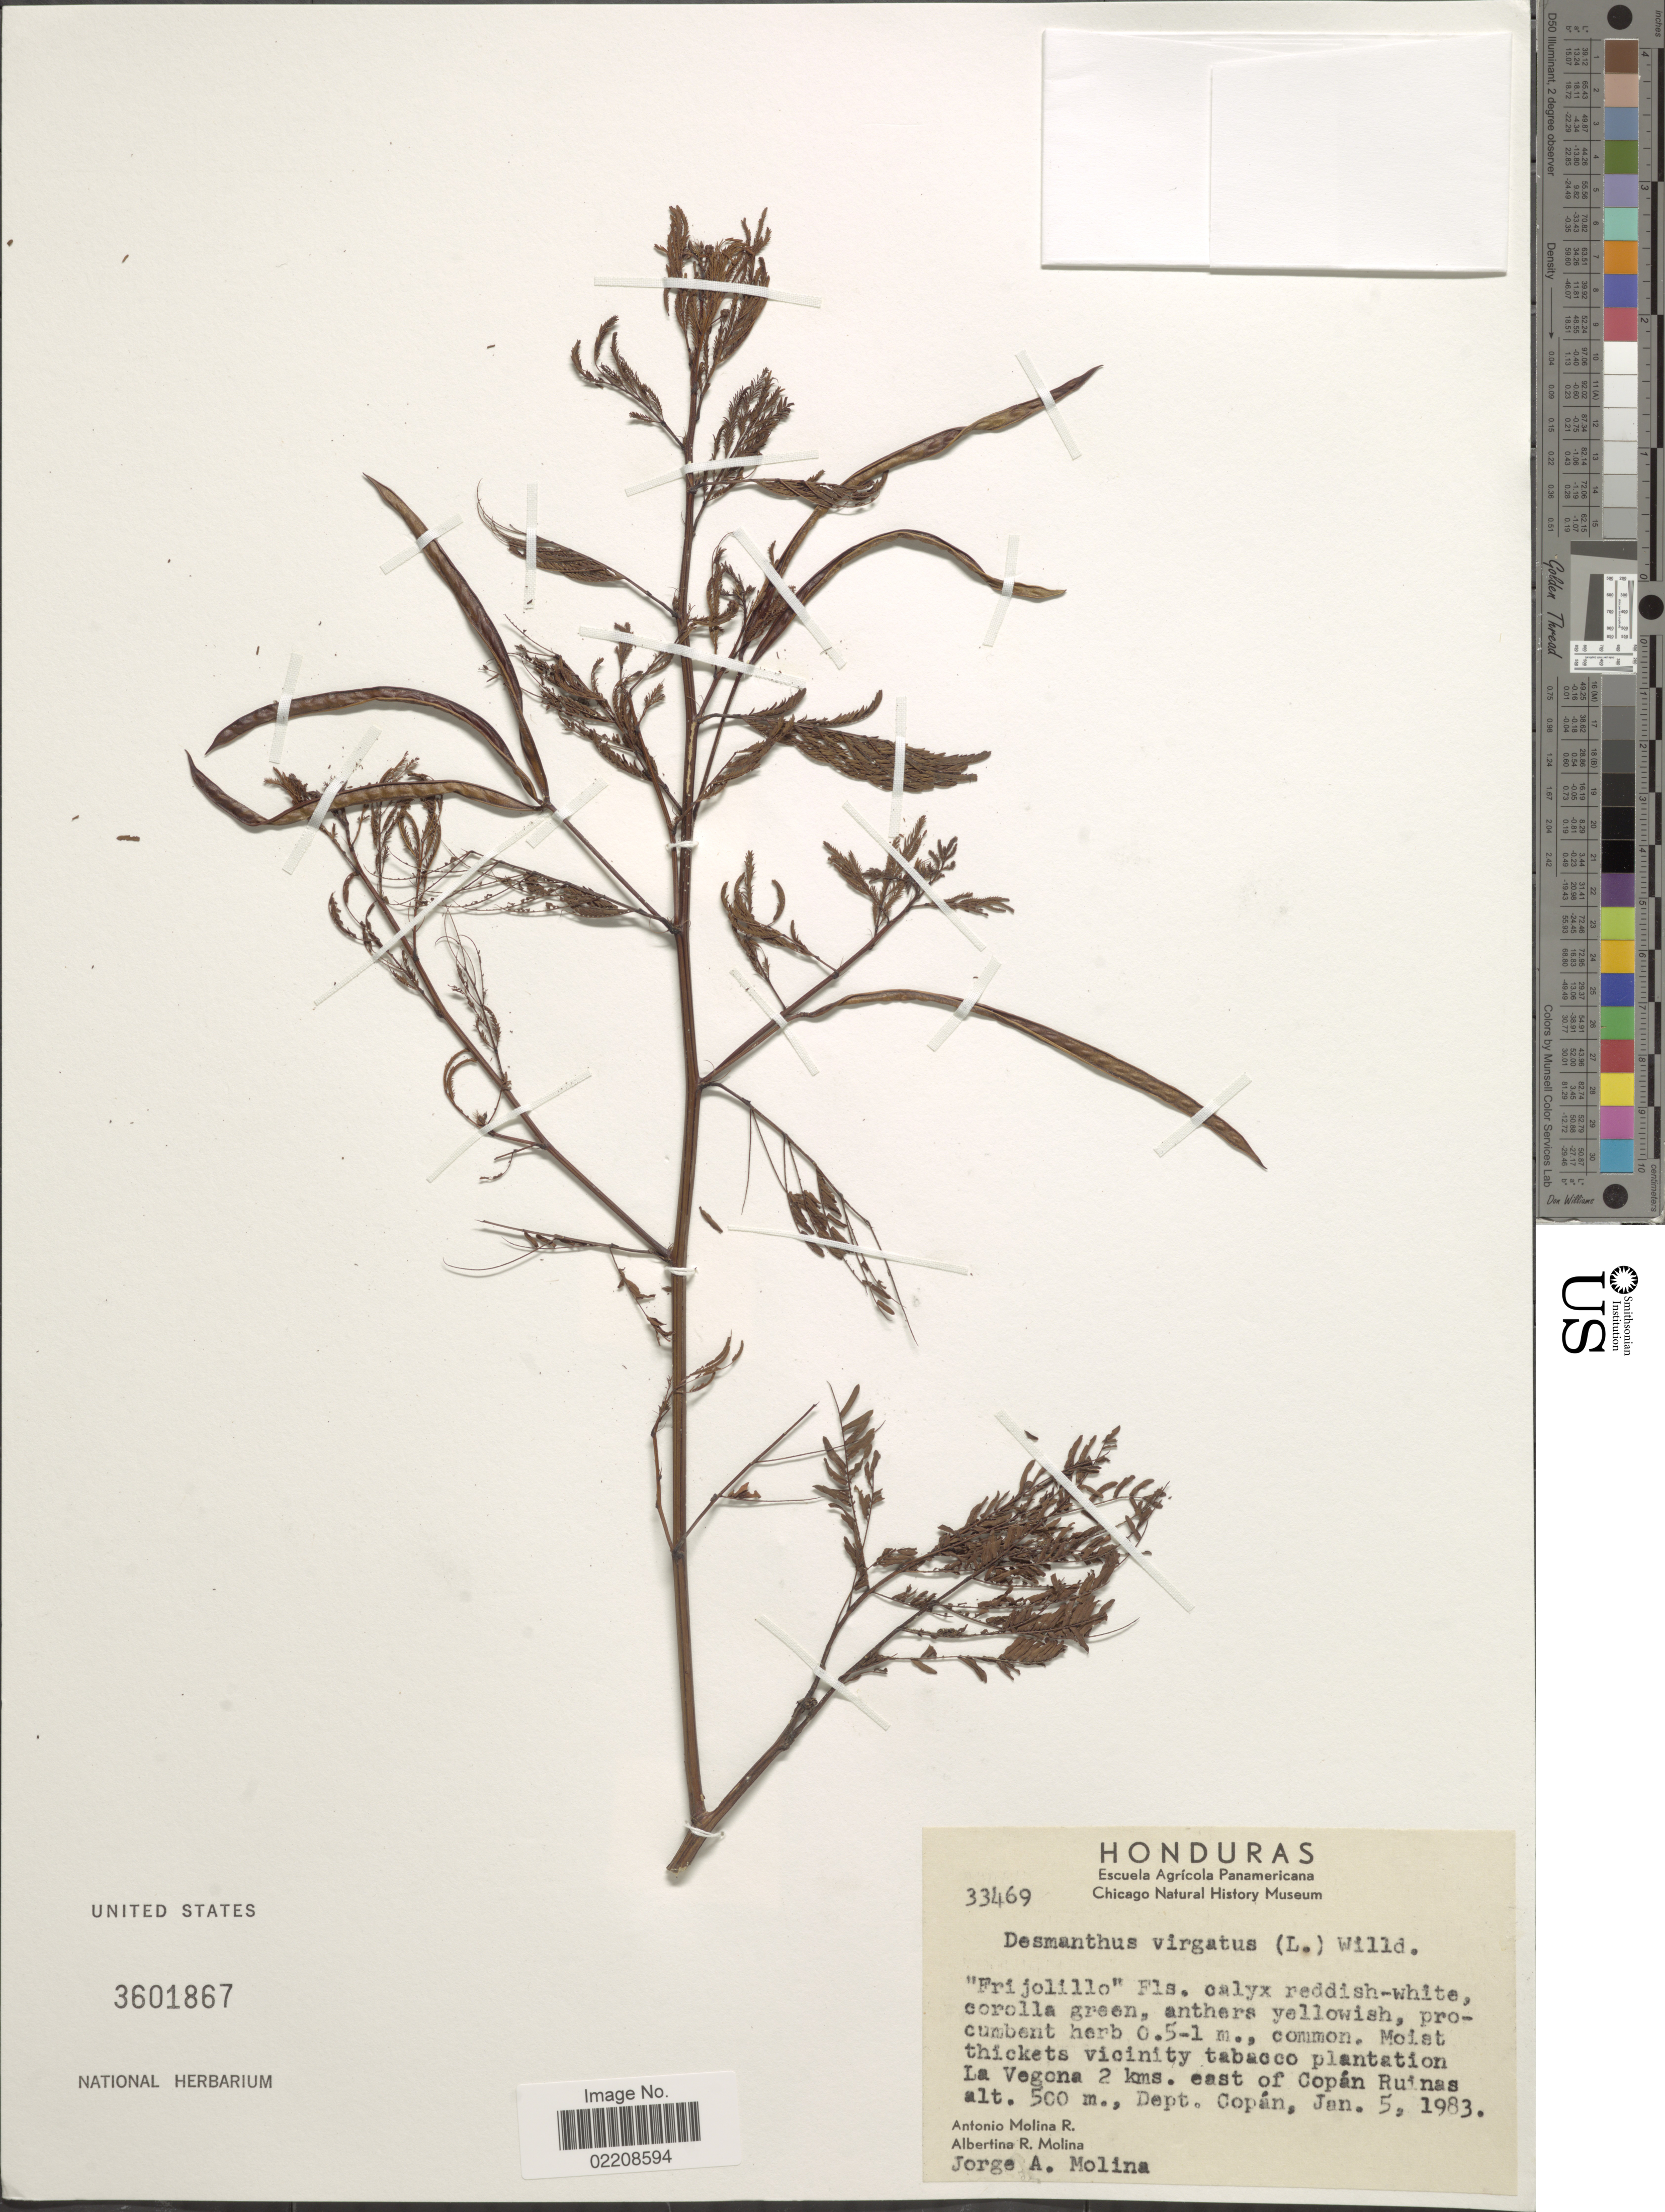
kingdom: Plantae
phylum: Tracheophyta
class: Magnoliopsida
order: Fabales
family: Fabaceae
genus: Desmanthus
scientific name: Desmanthus virgatus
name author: (L.) Willd.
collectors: A. Molina R., A. R. Molina & J. A. Molina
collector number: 33469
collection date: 1983-01-05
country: Honduras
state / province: Copán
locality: La Vegona 2 kms. east of Copán Ruinas, Dept. Copán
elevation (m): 500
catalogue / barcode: US 3601867